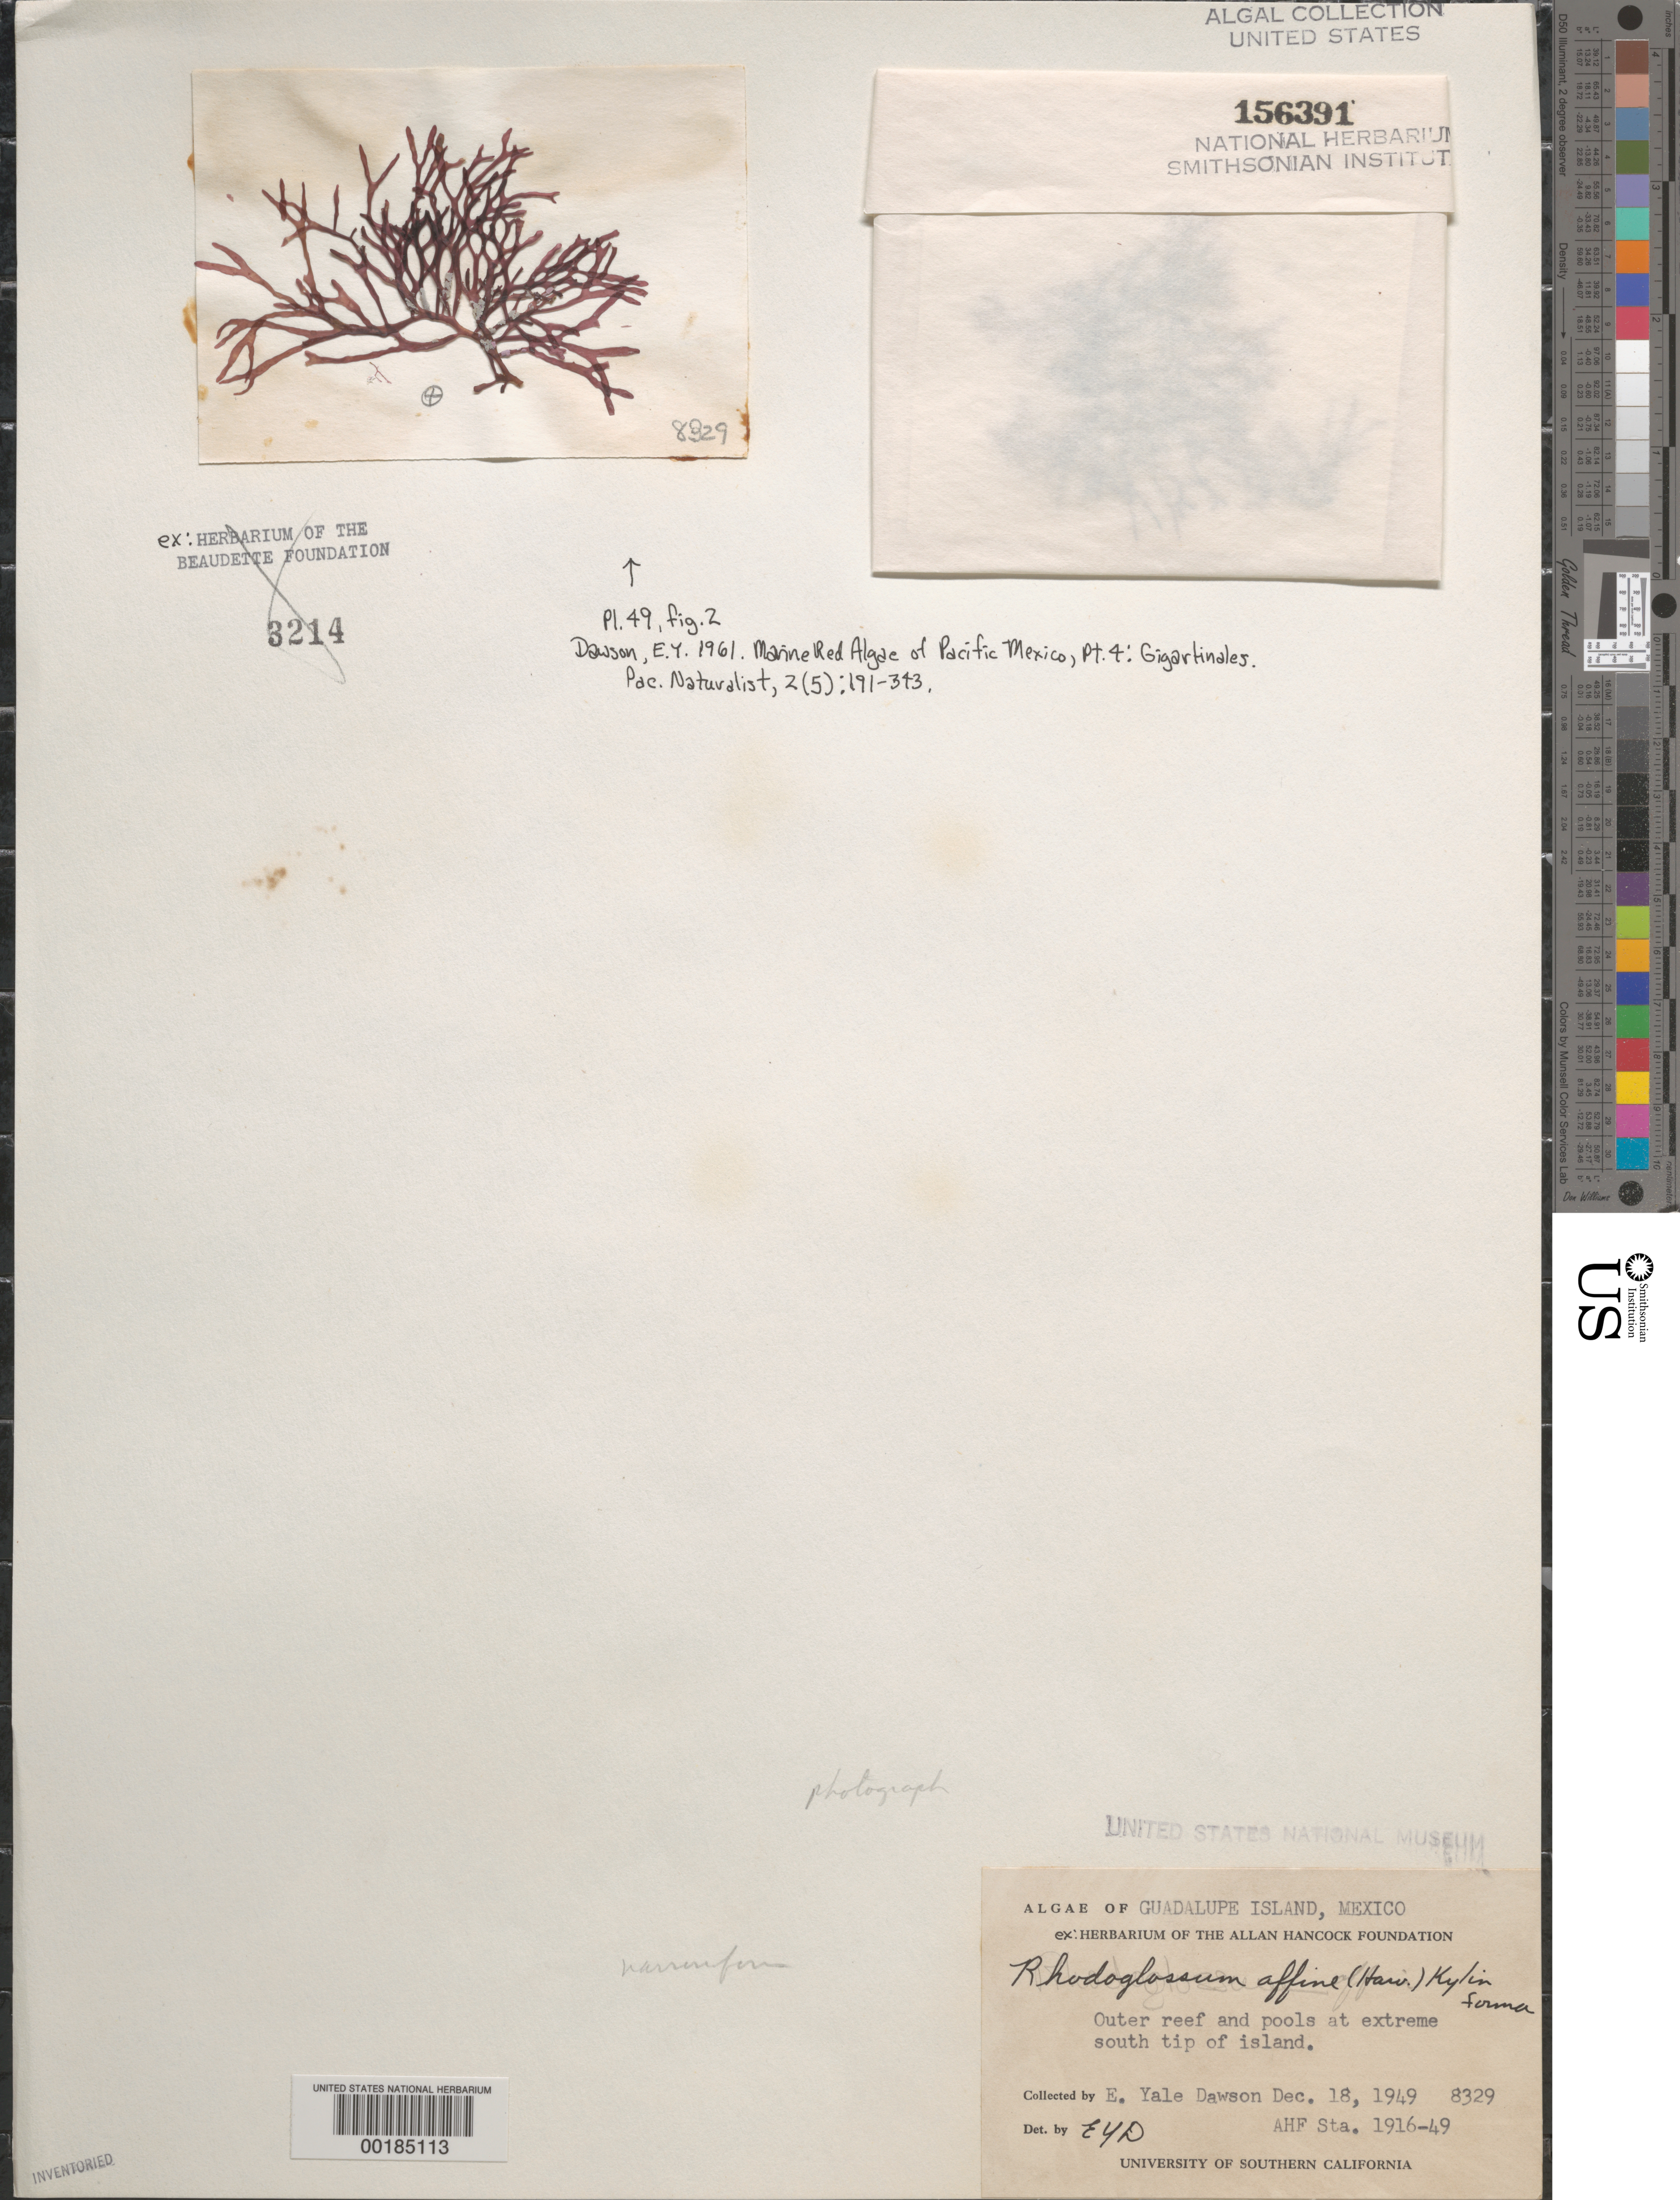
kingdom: Plantae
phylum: Rhodophyta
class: Florideophyceae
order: Gigartinales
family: Gigartinaceae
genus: Mazzaella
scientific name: Mazzaella affinis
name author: (Harvey) Fredericq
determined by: Algae name updating Project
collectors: E. Y. Dawson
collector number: EYD 8329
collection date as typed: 18 Dec 1949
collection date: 1949-12-18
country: Mexico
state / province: Baja California Norte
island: Isla Guadalupe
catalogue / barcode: US 156391